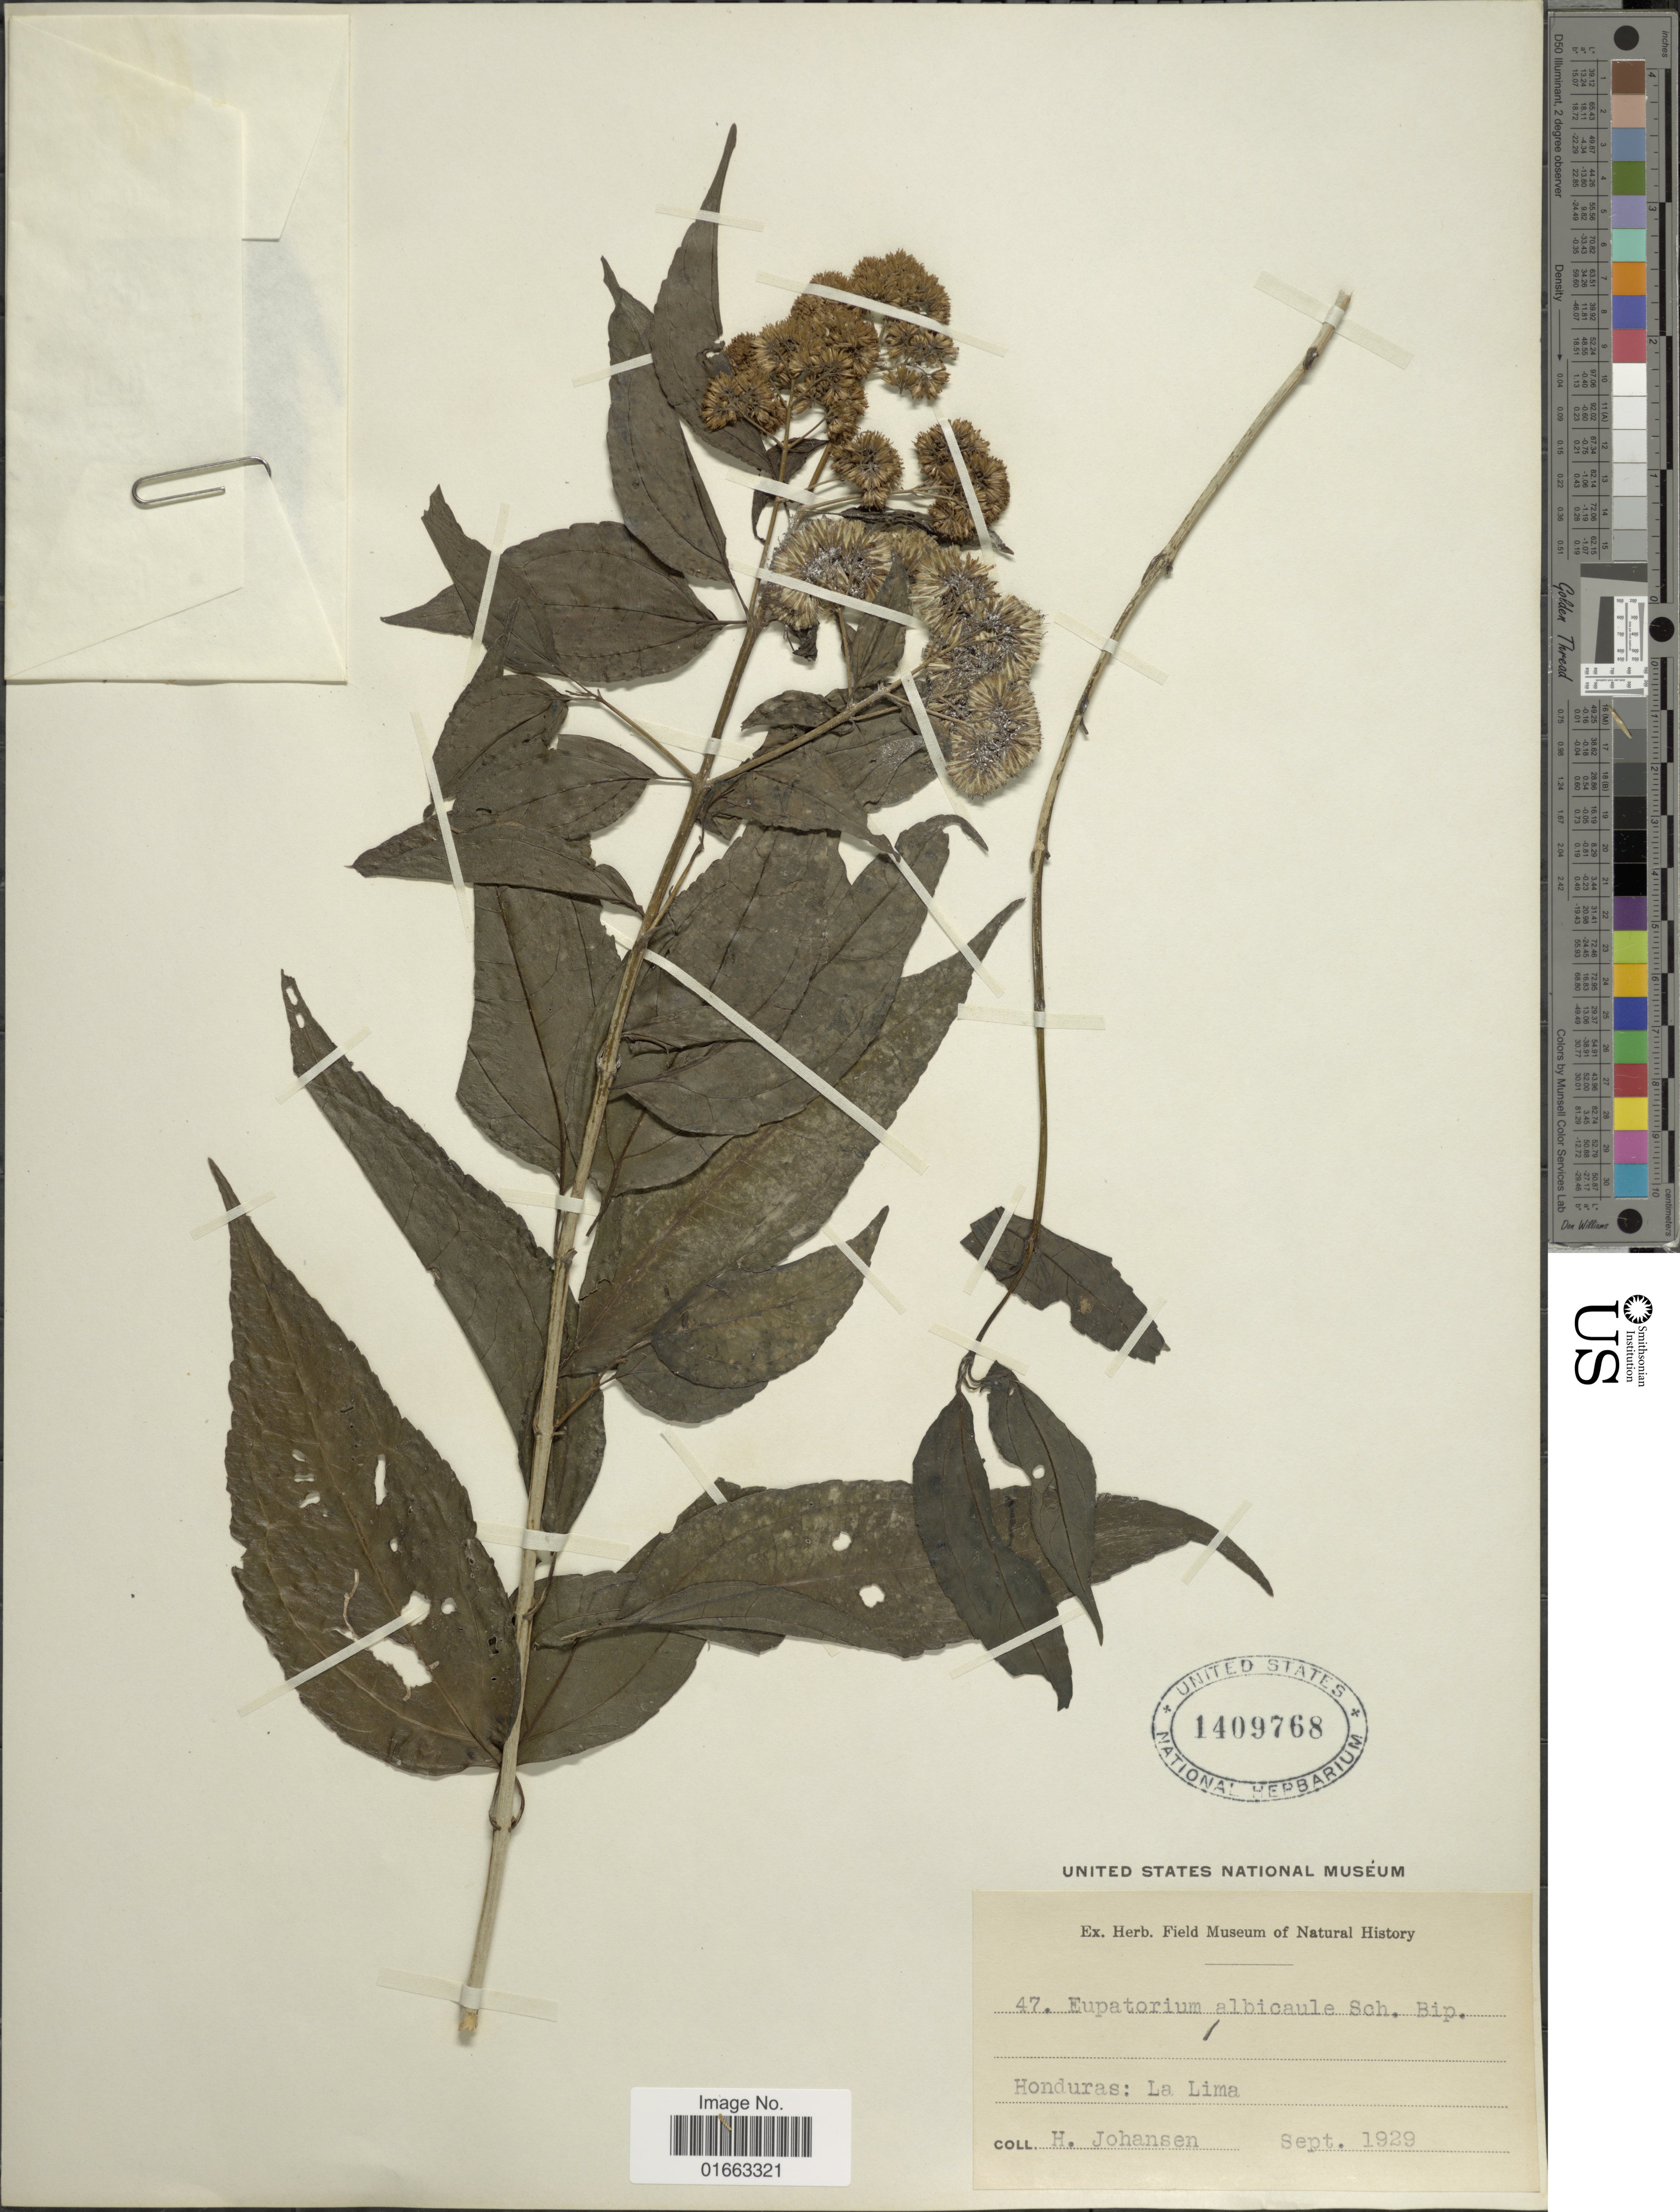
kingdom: Plantae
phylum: Tracheophyta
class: Magnoliopsida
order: Asterales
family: Asteraceae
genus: Koanophyllon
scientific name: Koanophyllon albicaule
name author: (Sch. Bip. ex Klatt) R.M. King & H. Rob.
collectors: H. Johansen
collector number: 47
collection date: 1929-09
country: Honduras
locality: La Lima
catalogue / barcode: US 1409768